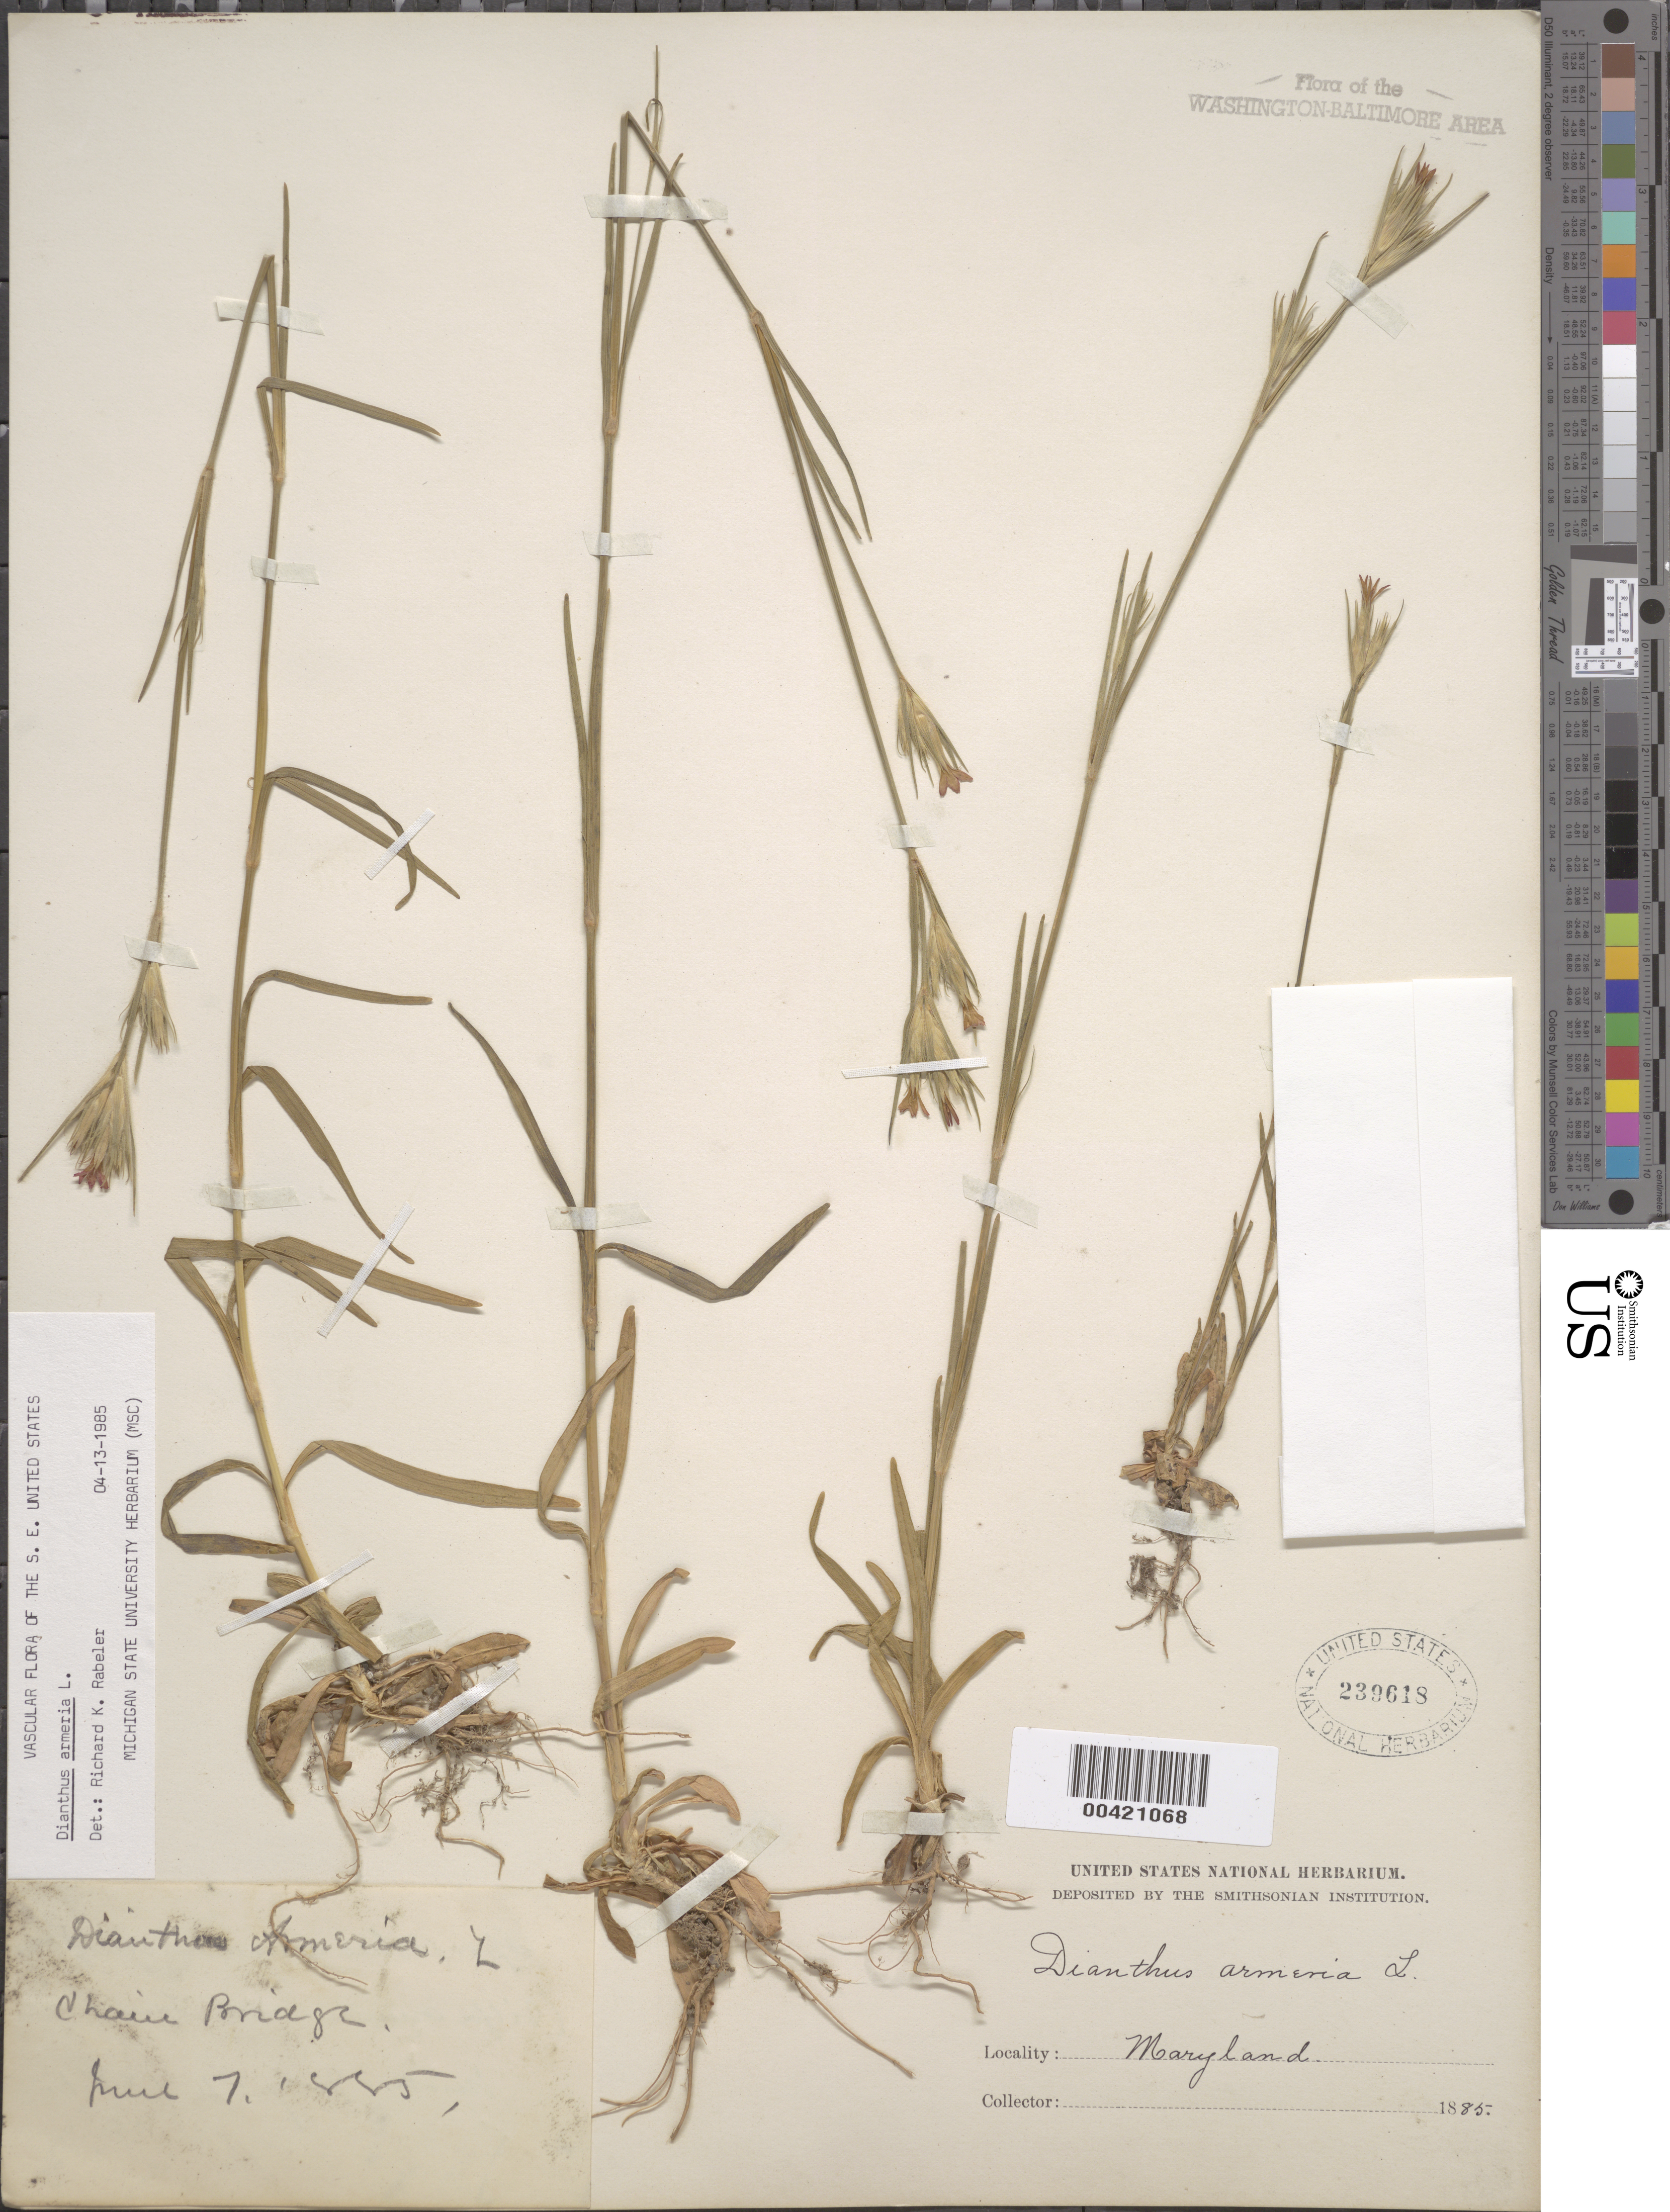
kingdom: Plantae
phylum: Tracheophyta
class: Magnoliopsida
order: Caryophyllales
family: Caryophyllaceae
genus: Dianthus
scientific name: Dianthus armeria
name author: L.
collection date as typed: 07 Jun 1885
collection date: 1885-06-07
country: United States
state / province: Maryland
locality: Chain Bridge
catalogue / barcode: US 239618